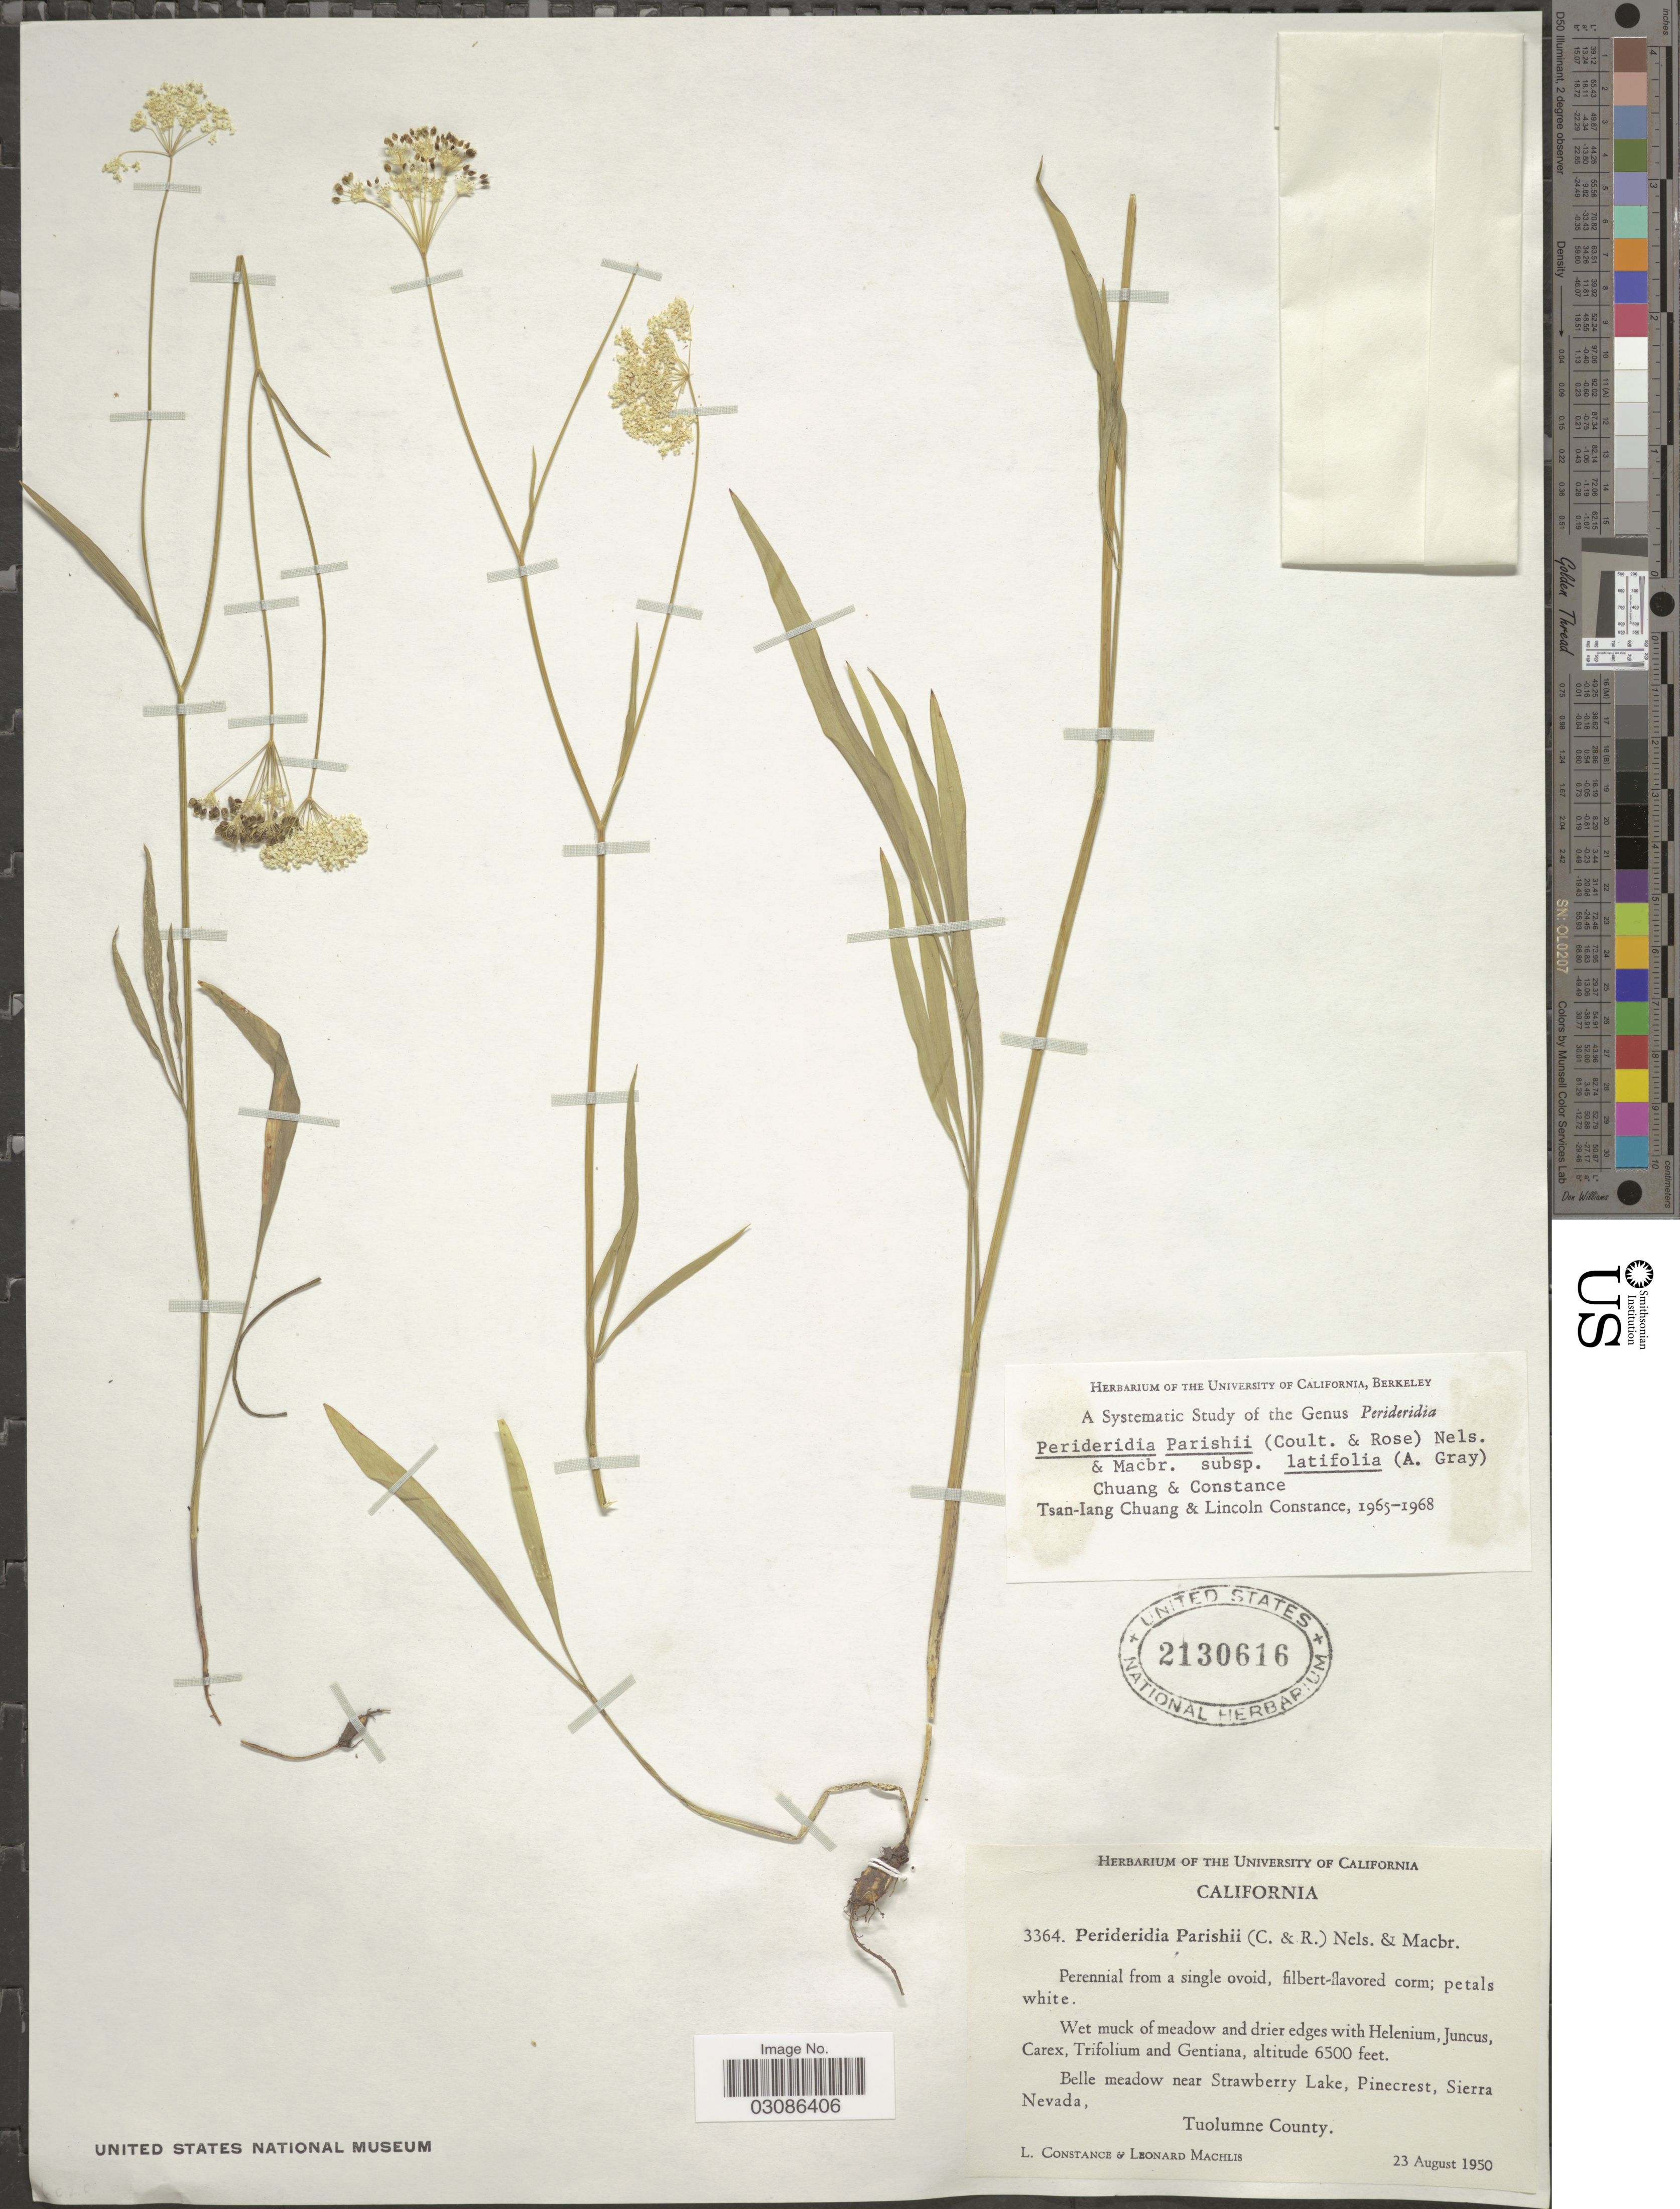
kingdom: Plantae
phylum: Tracheophyta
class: Magnoliopsida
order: Apiales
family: Apiaceae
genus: Perideridia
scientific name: Perideridia parishii subsp. latifolia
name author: A. Gray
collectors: L. Constance & L. Machlis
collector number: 3364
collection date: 1950-08-23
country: United States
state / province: California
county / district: Tuolumne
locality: Belle meadow near Strawberry Lake, Pinecrest, Sierra Nevada, Tuolumne County.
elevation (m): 1981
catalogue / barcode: US 2130616